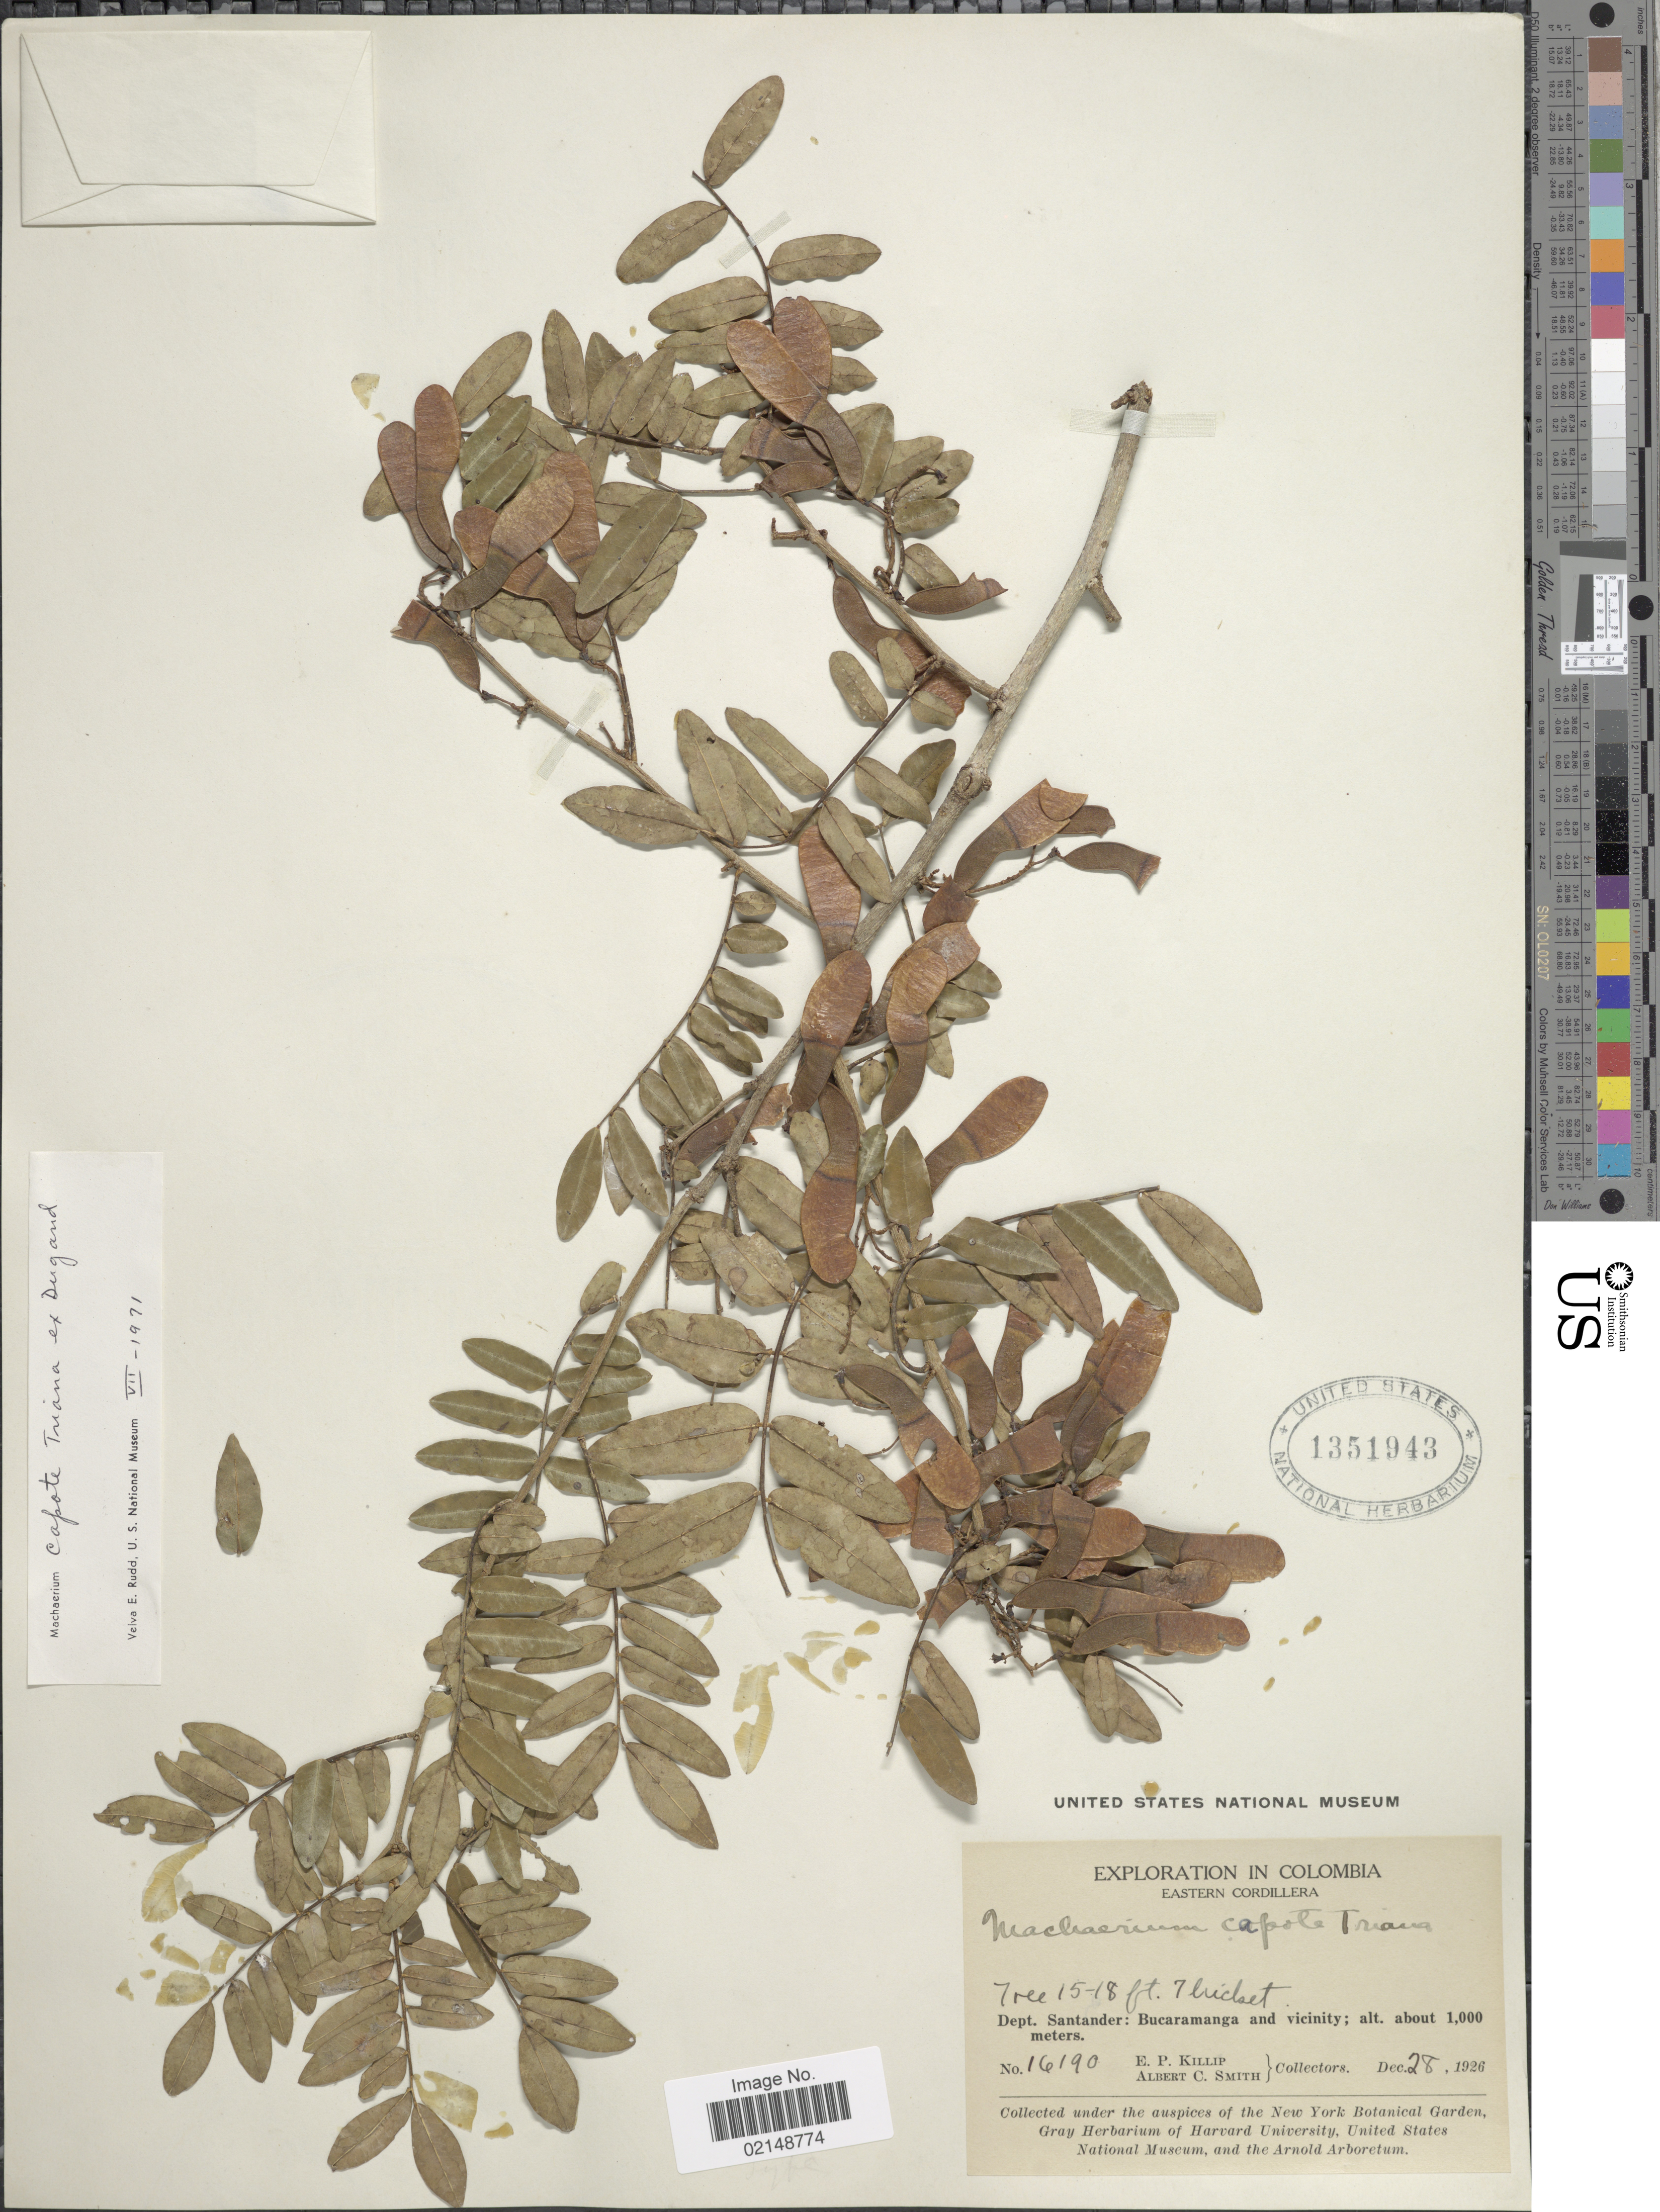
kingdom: Plantae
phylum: Tracheophyta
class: Magnoliopsida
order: Fabales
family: Fabaceae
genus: Machaerium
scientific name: Machaerium capote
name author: Triana ex Dugand G.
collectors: E. P. Killip & A. C. Smith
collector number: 16190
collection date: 1926-12-28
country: Colombia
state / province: Santander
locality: Eastern Cordillera, Bucaramanga and Vicinity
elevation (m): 1000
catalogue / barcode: US 1351943